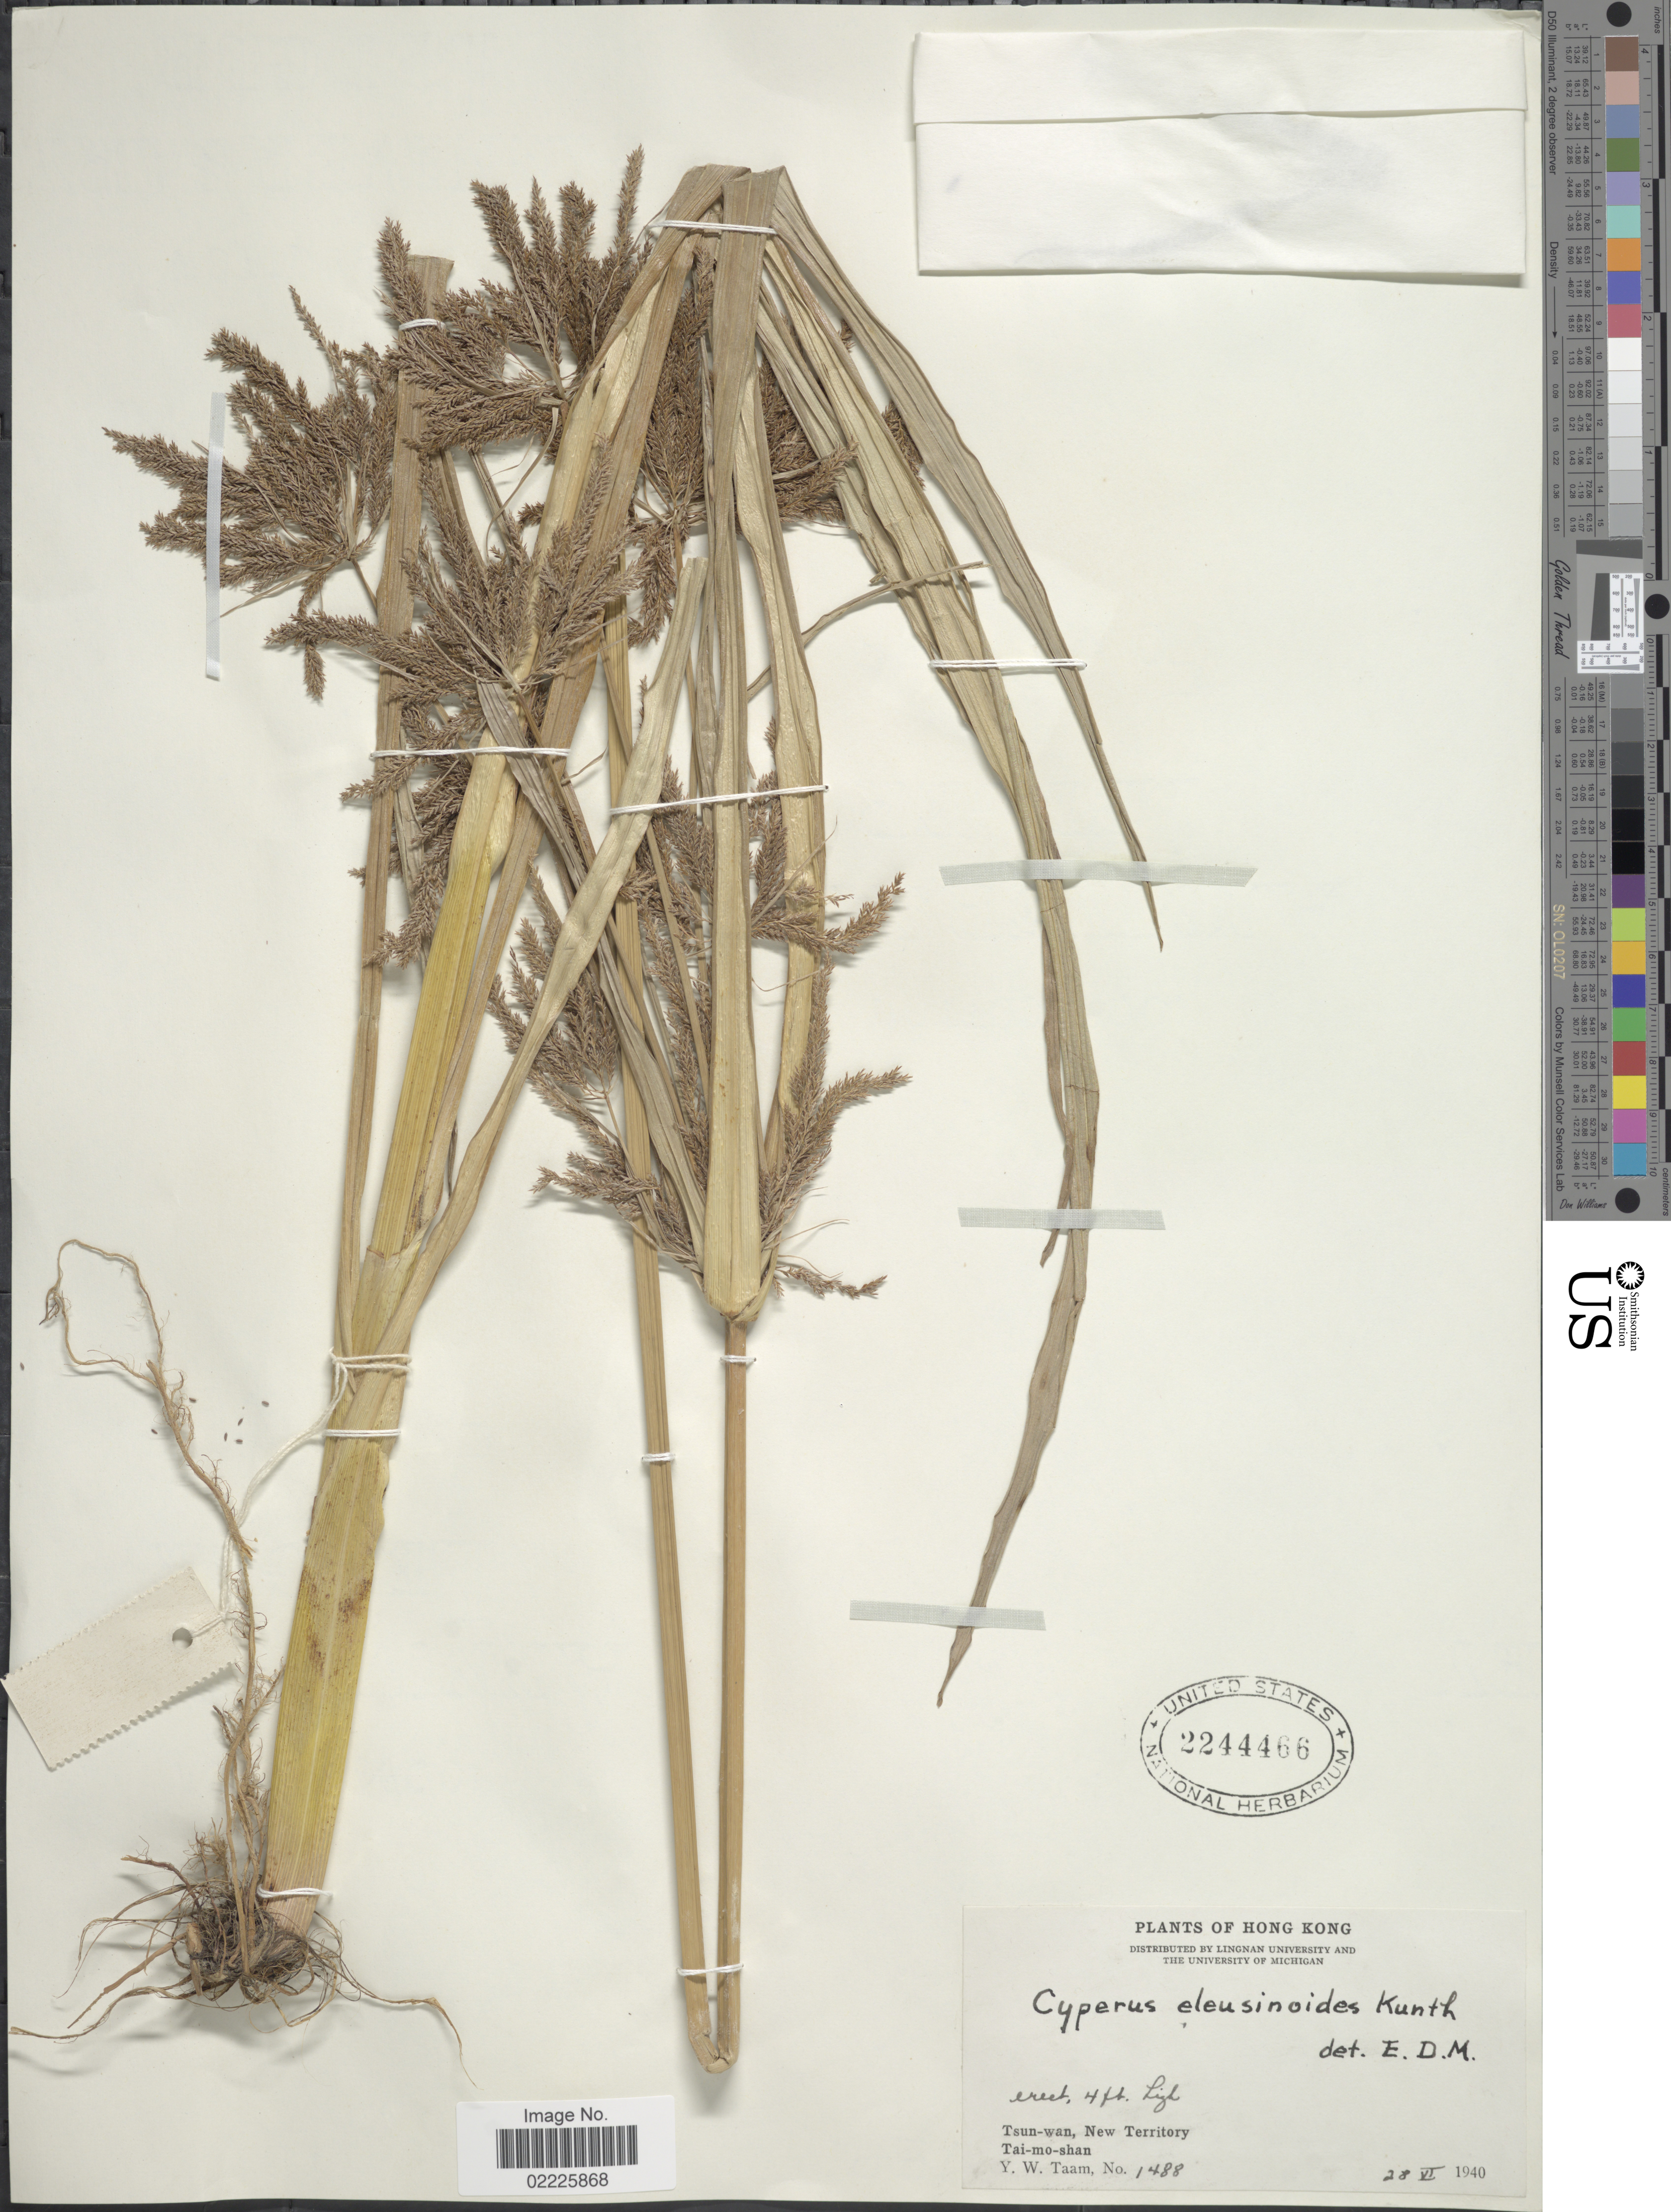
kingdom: Plantae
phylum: Tracheophyta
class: Liliopsida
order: Poales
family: Cyperaceae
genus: Cyperus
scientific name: Cyperus nutans subsp. eleusinoides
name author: (Kunth) T. Koyama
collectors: Y. W. Taam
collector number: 148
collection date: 1940-06-28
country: China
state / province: Hong Kong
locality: Tsun-wan, New Territory, Tai-mo-shan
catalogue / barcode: US 2244466